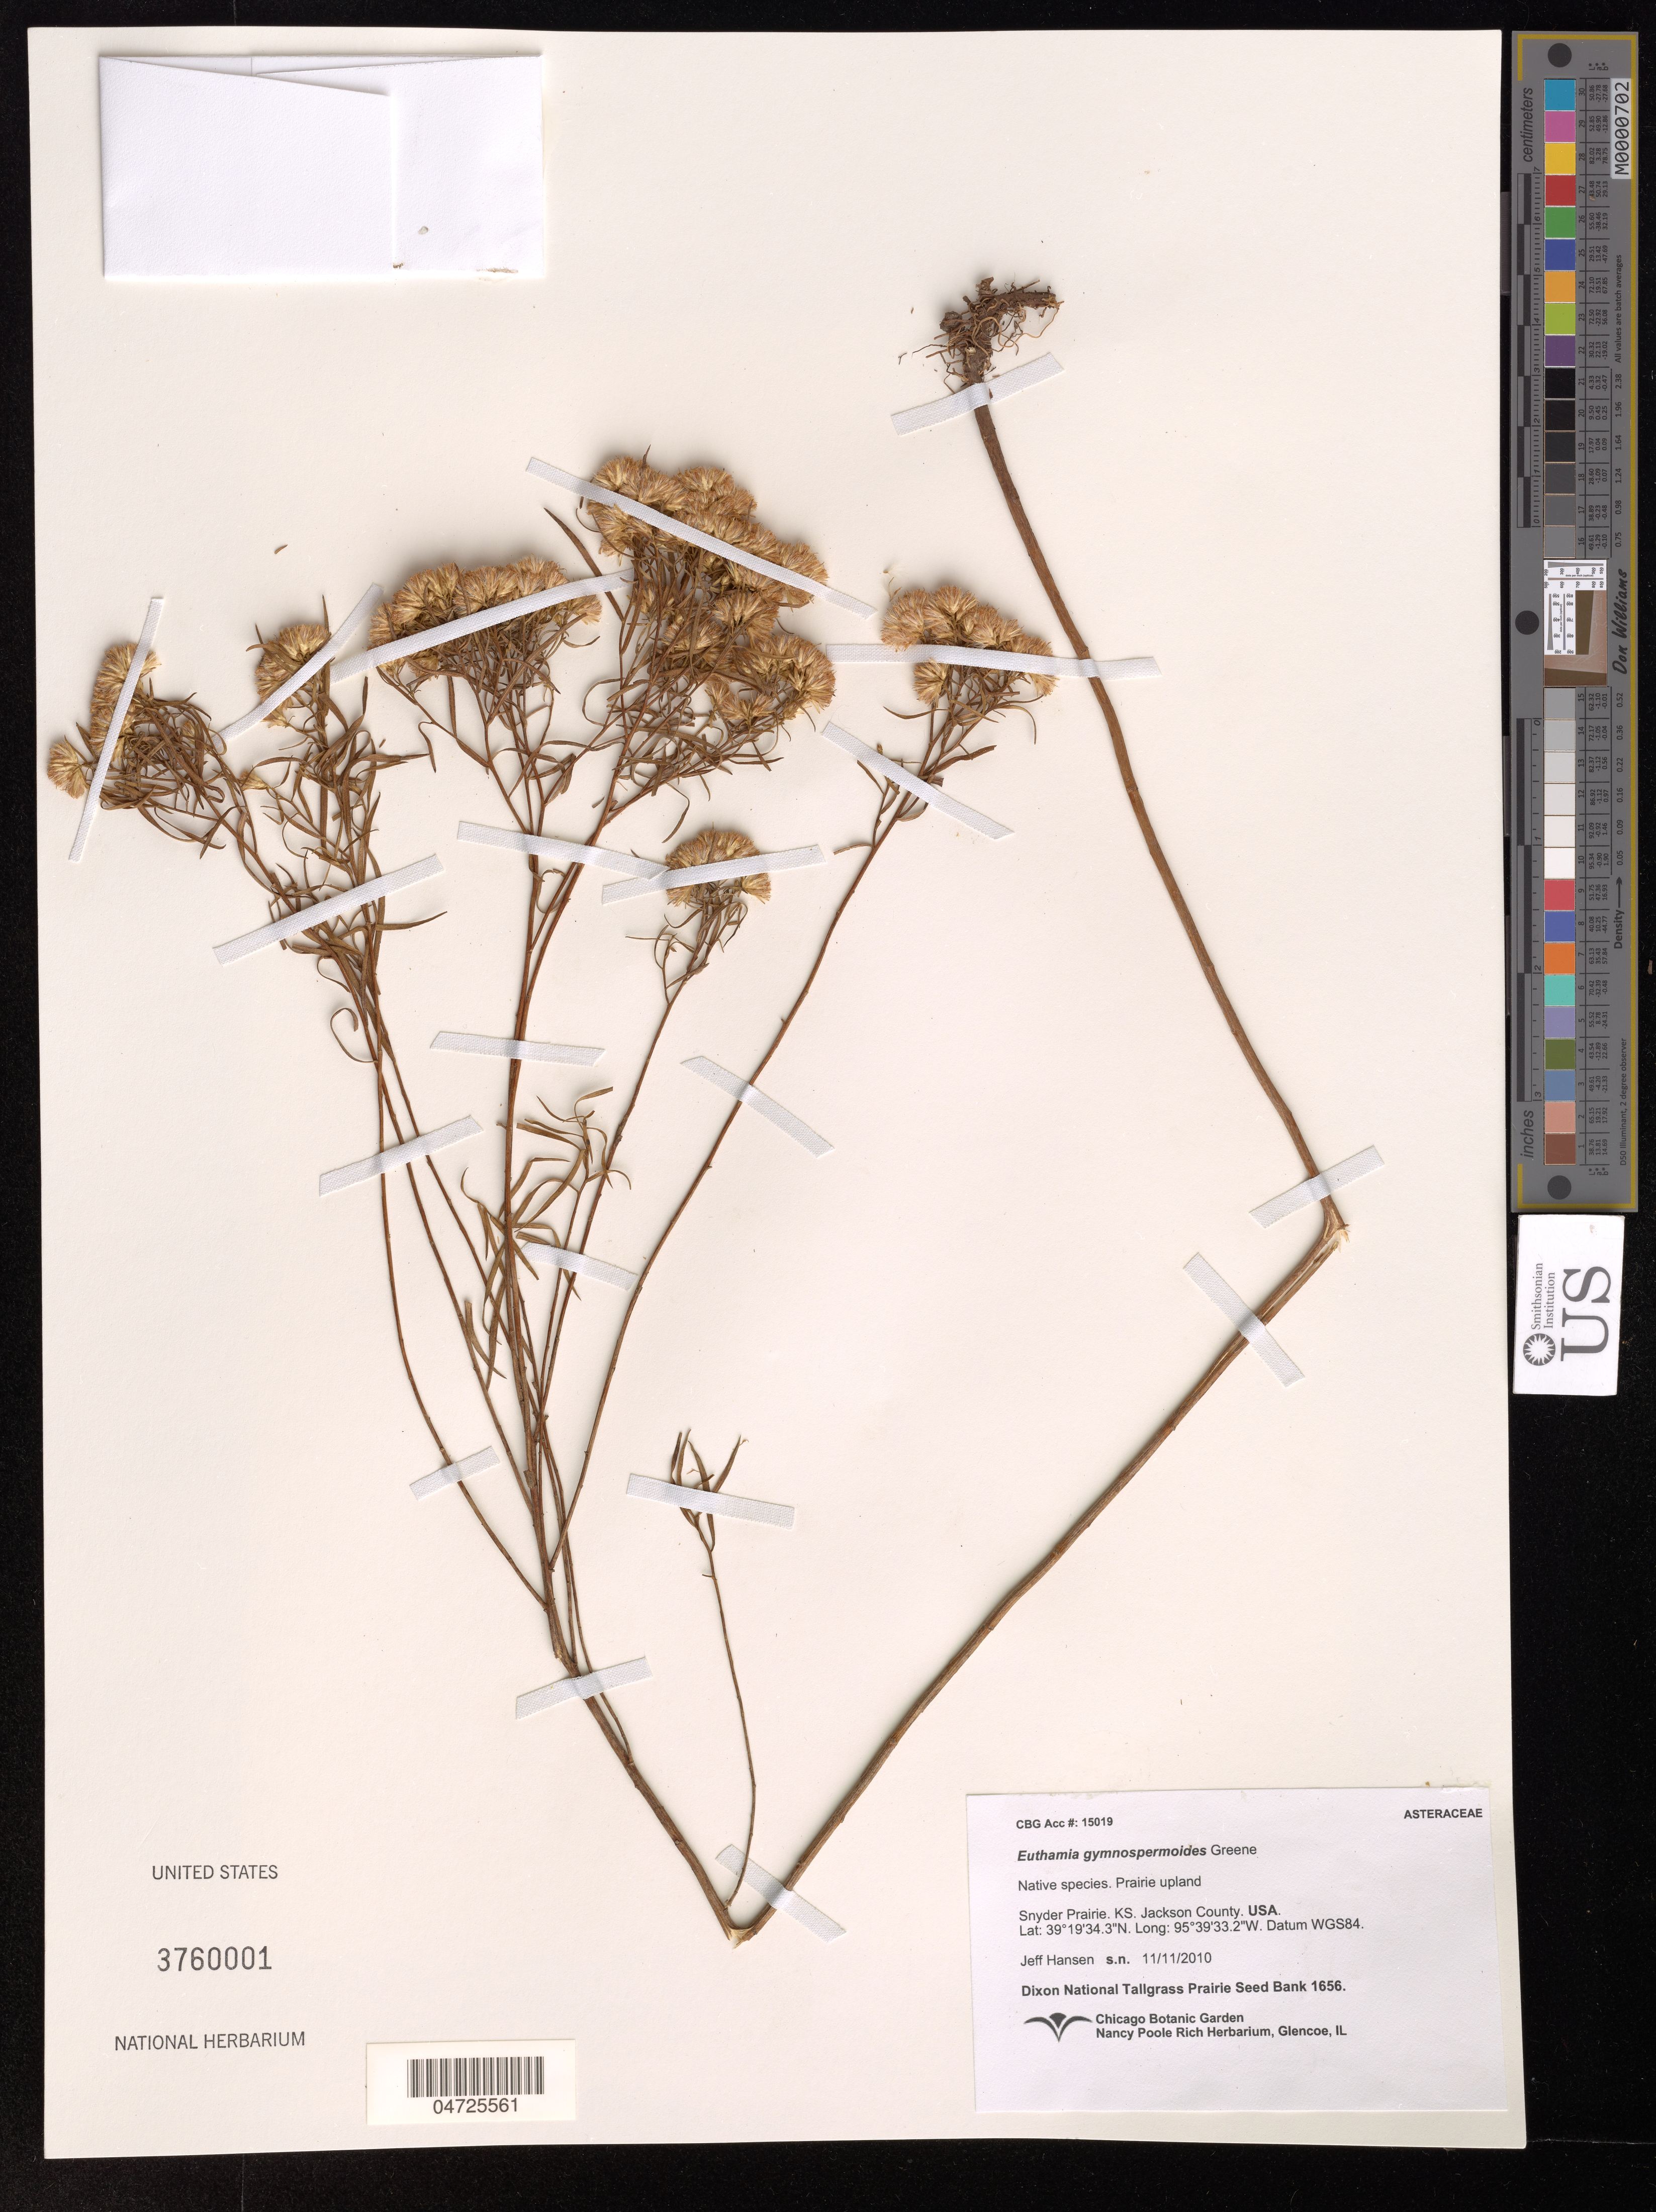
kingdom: Plantae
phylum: Tracheophyta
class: Magnoliopsida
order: Asterales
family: Asteraceae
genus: Euthamia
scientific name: Euthamia gymnospermoides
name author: Greene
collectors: J. Hansen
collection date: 2010-11-11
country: United States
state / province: Kansas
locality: Snyder Prairie. Jackson County. Datum WGS84.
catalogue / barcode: US 3760001